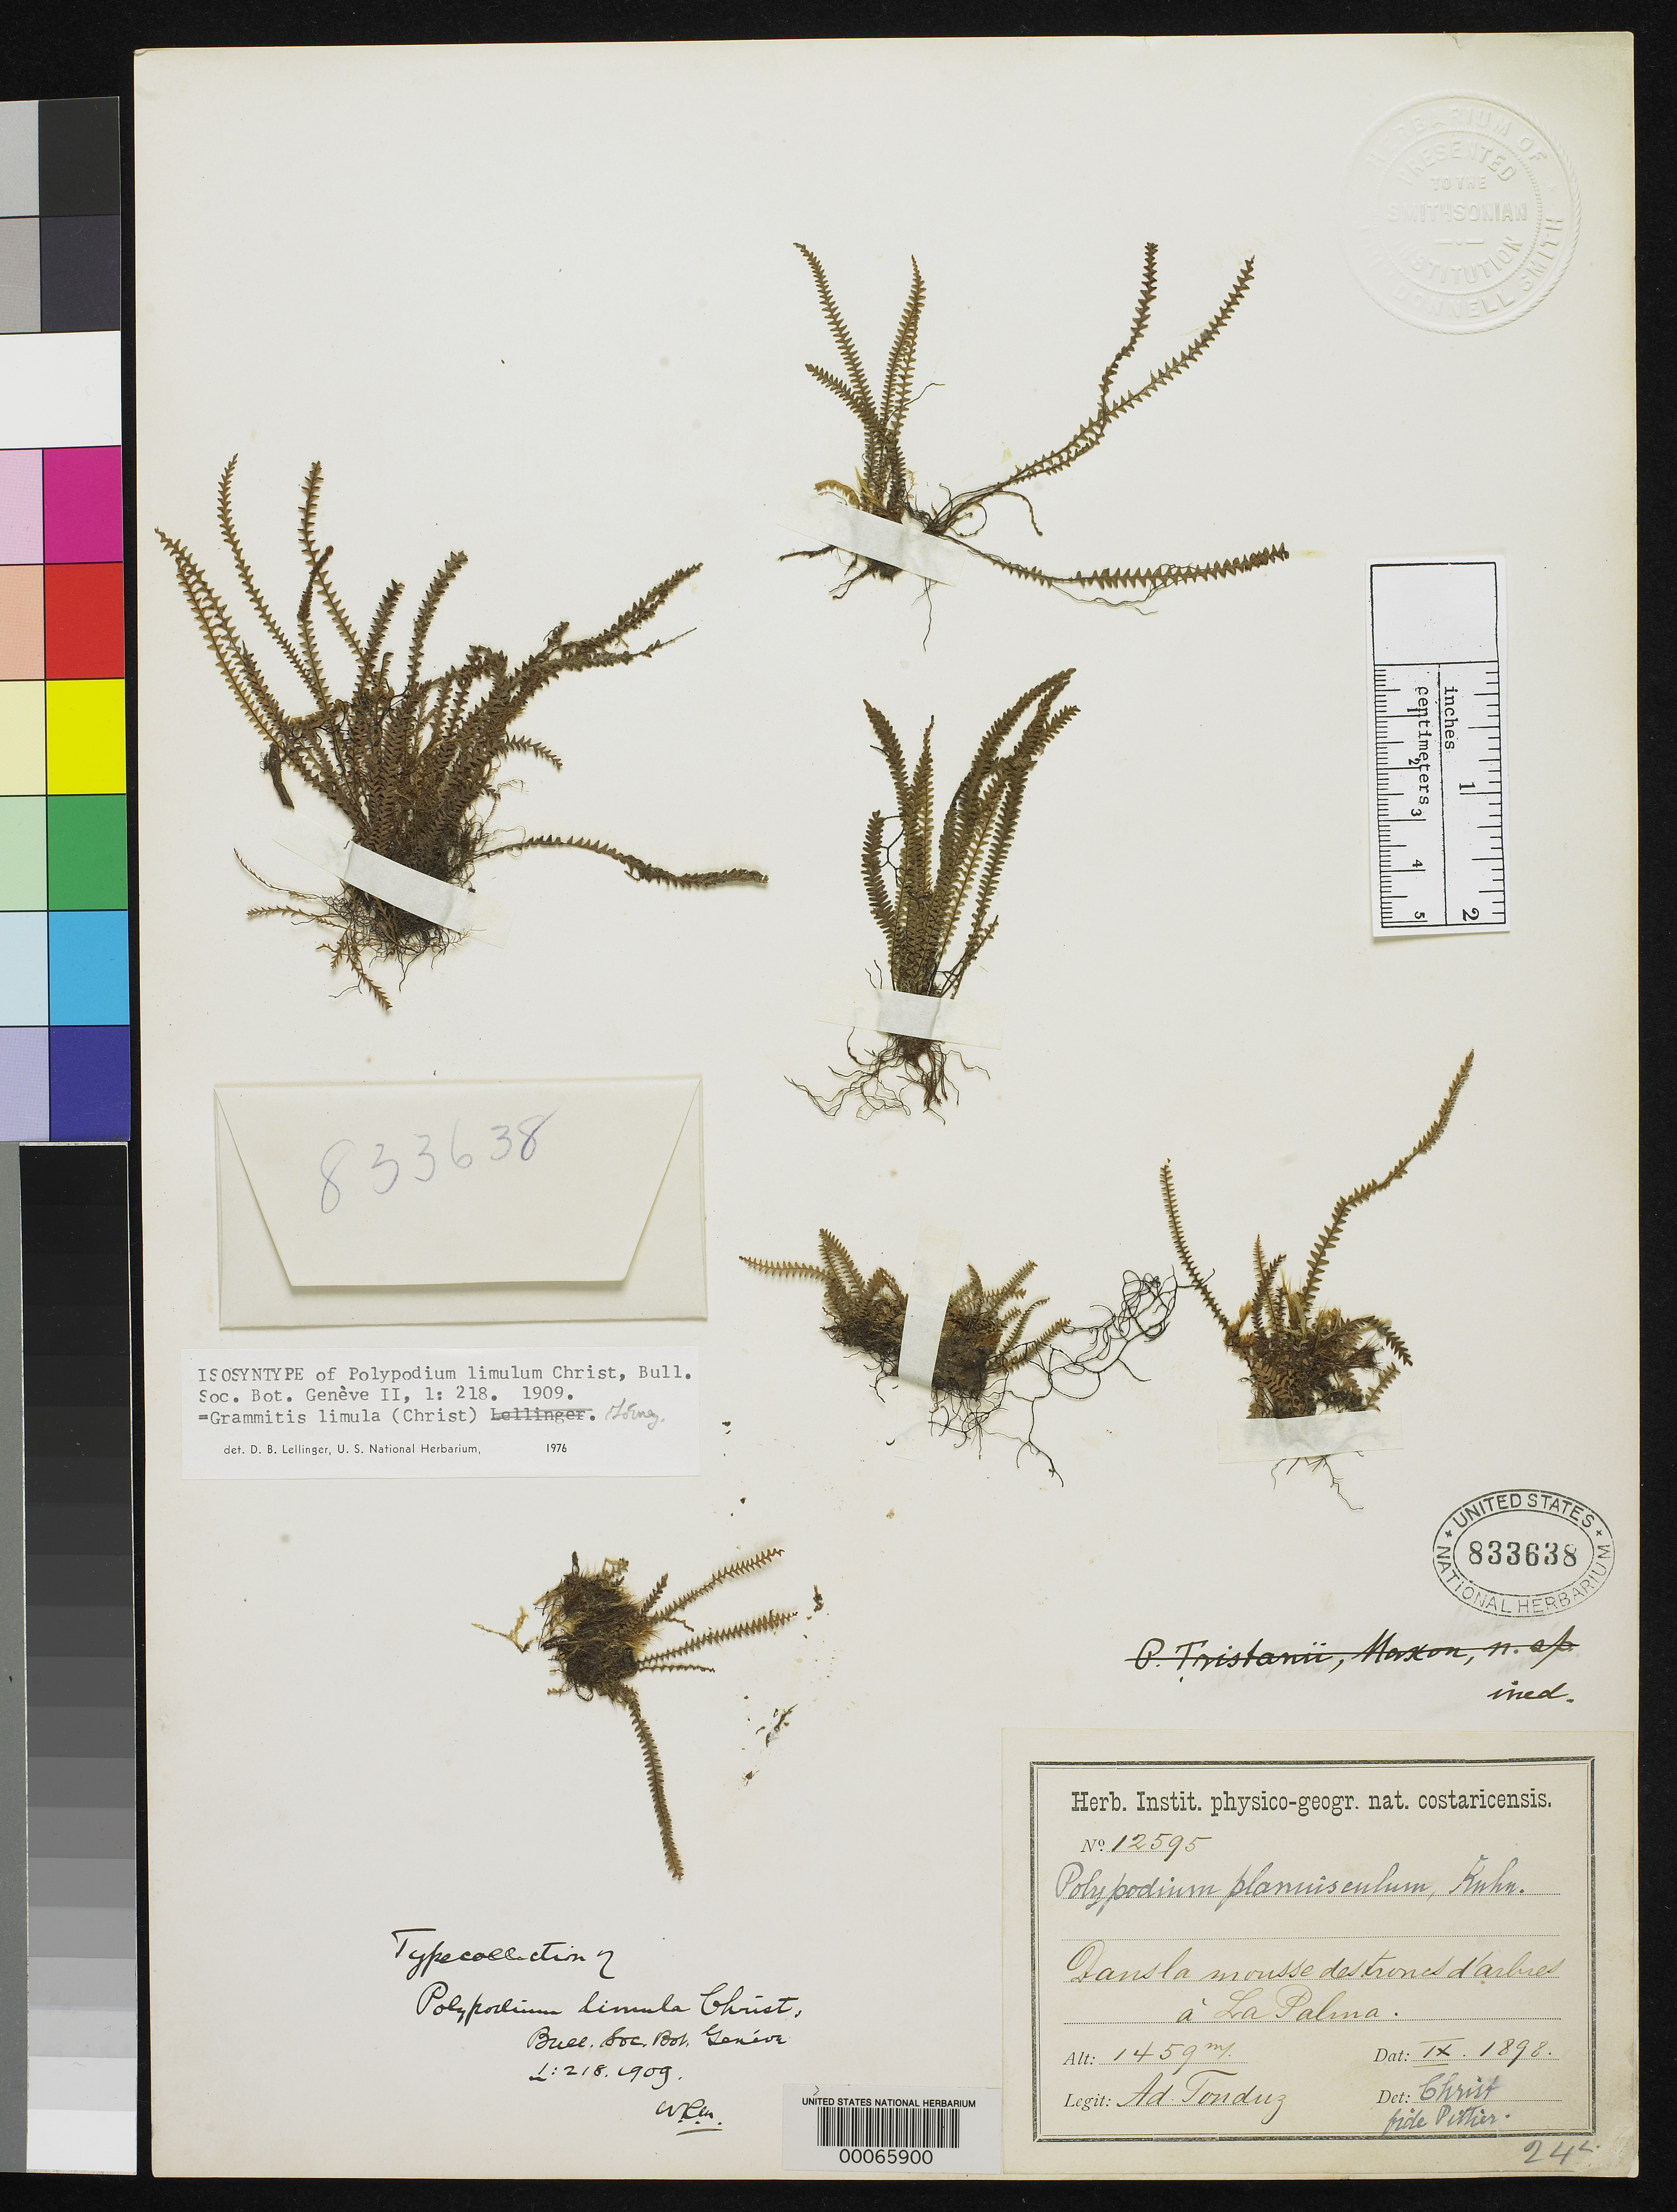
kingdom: Plantae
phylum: Tracheophyta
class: Polypodiopsida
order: Polypodiales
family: Polypodiaceae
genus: Polypodium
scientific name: Polypodium limulum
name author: Christ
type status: Isosyntype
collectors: A. Tonduz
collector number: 12595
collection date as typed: Sep 1898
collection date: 1898-09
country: Costa Rica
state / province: Heredia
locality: La Palma.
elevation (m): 1459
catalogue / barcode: US 833638